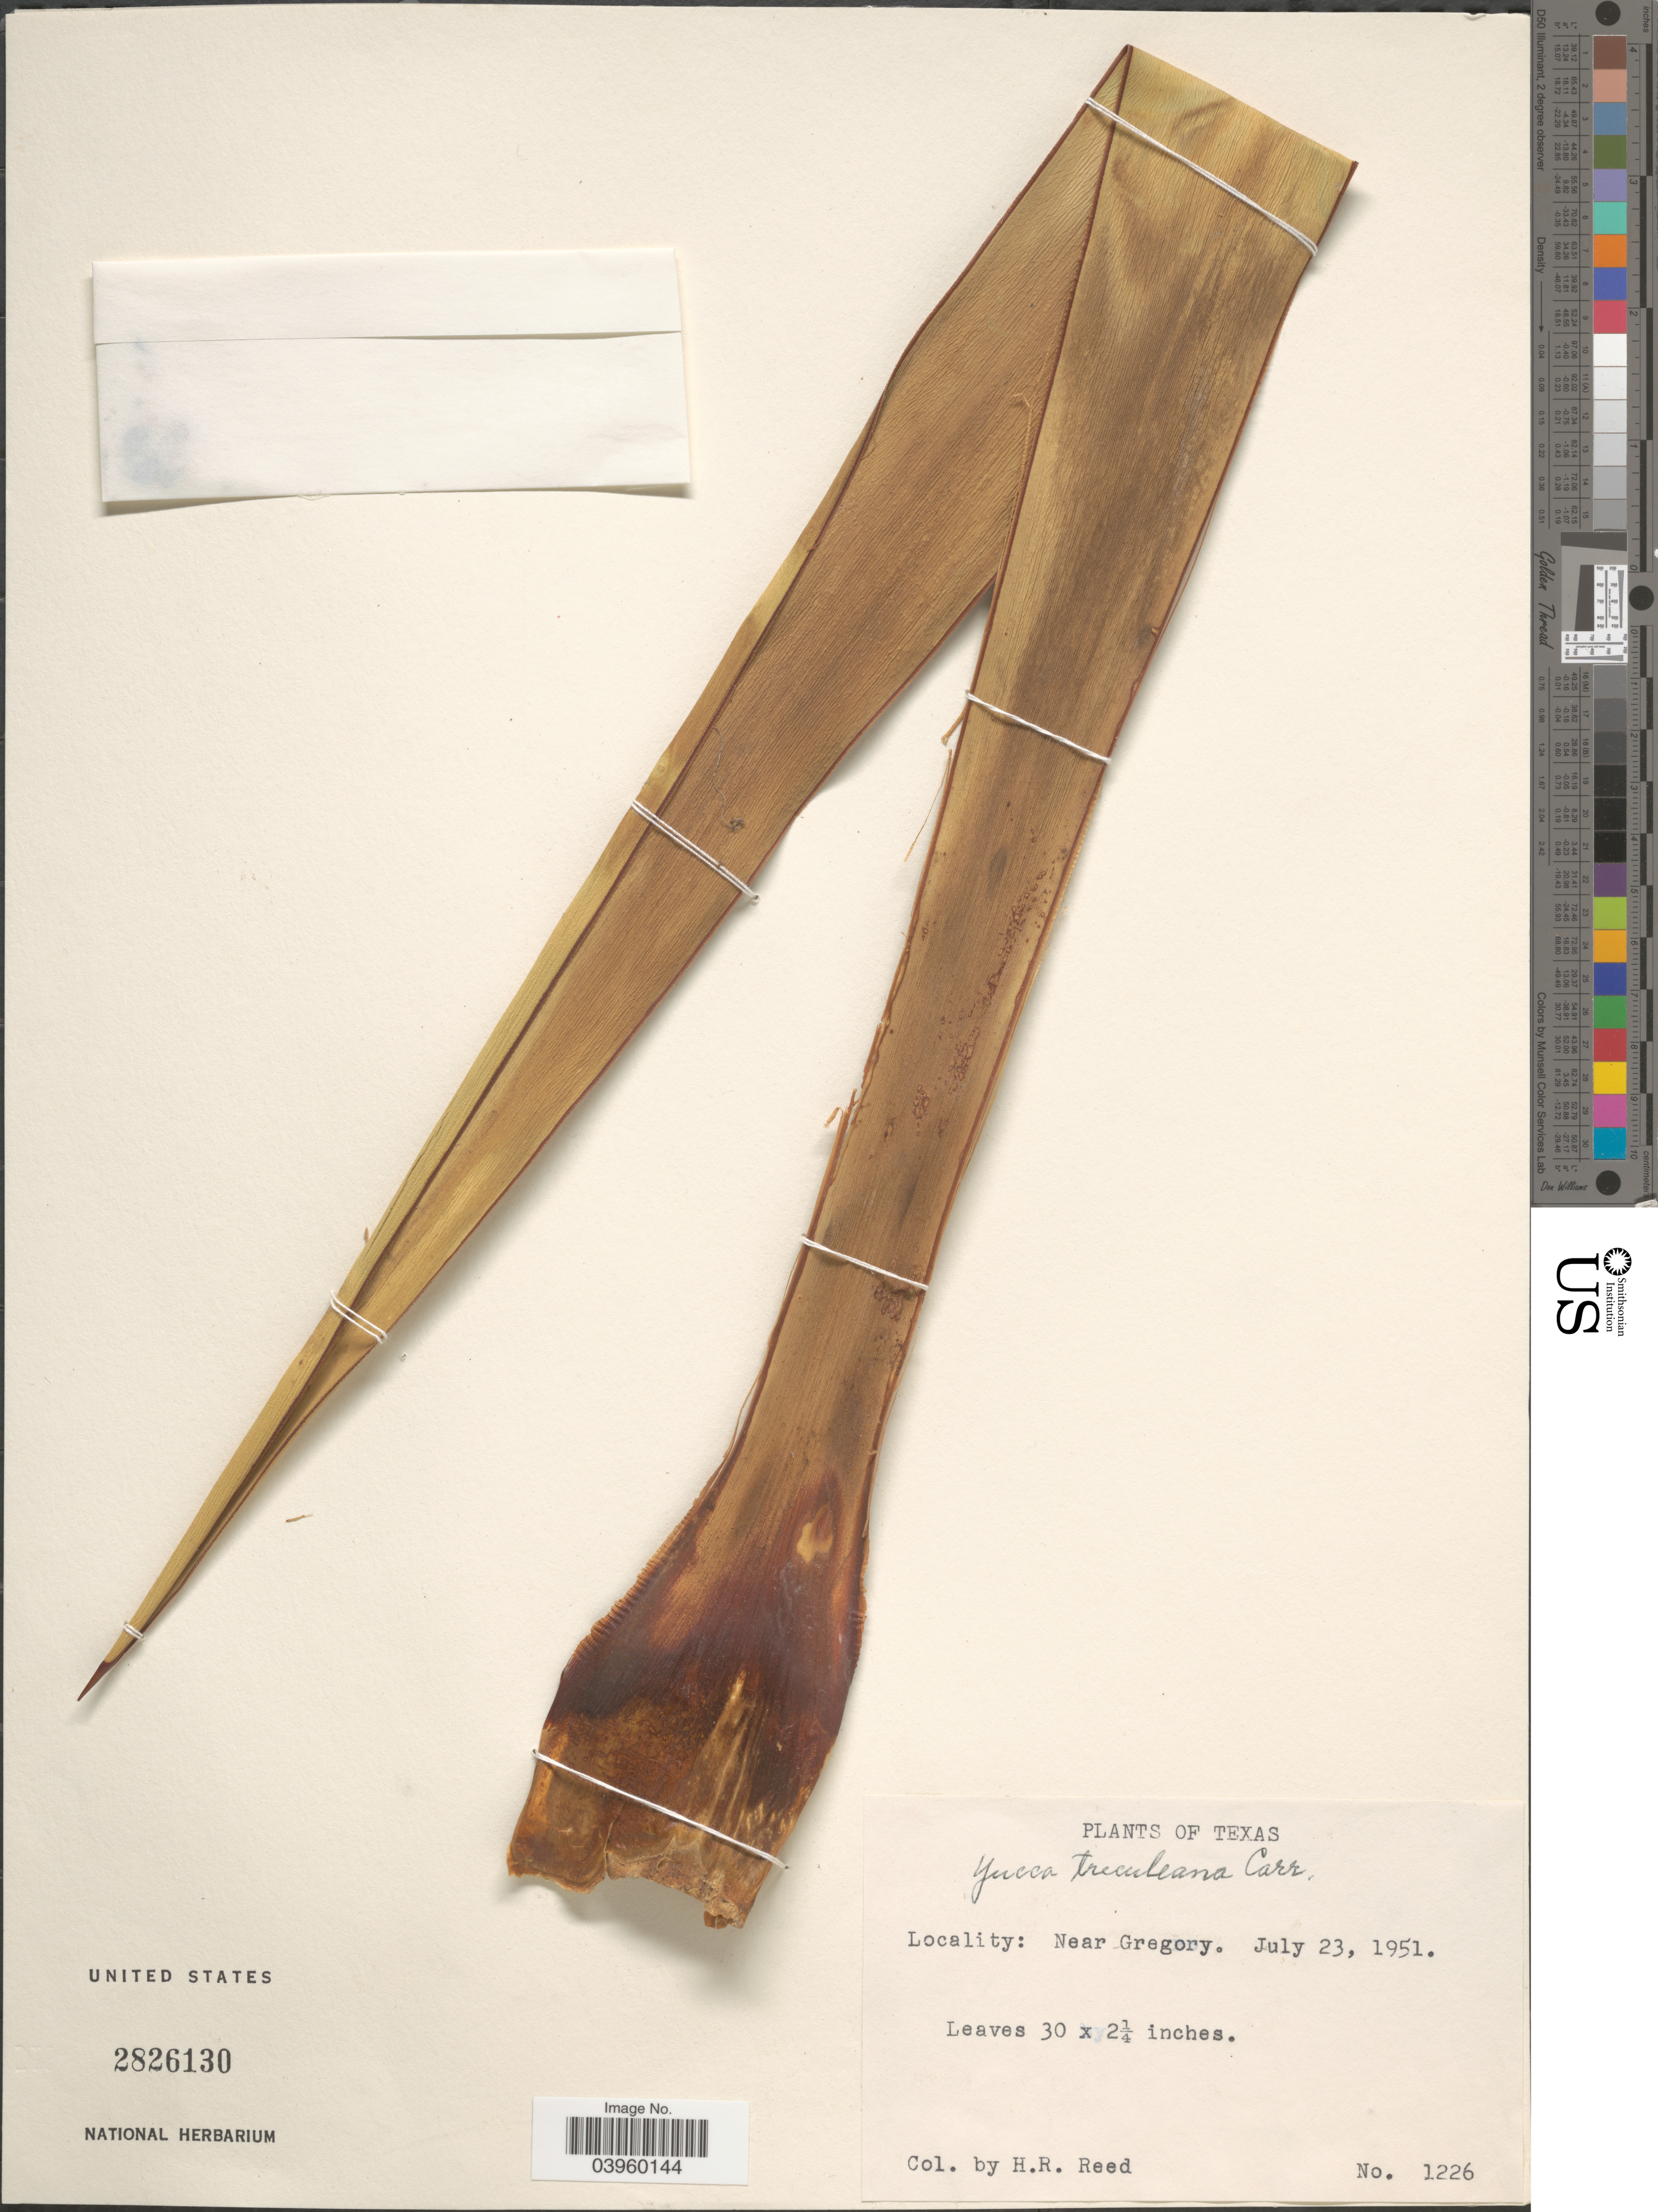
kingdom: Plantae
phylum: Tracheophyta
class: Liliopsida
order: Asparagales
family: Asparagaceae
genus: Yucca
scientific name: Yucca treculeana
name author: Carrière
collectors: H. Reed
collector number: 1226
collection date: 1951-07-23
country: United States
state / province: Texas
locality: Near Gregory.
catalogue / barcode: US 2826130